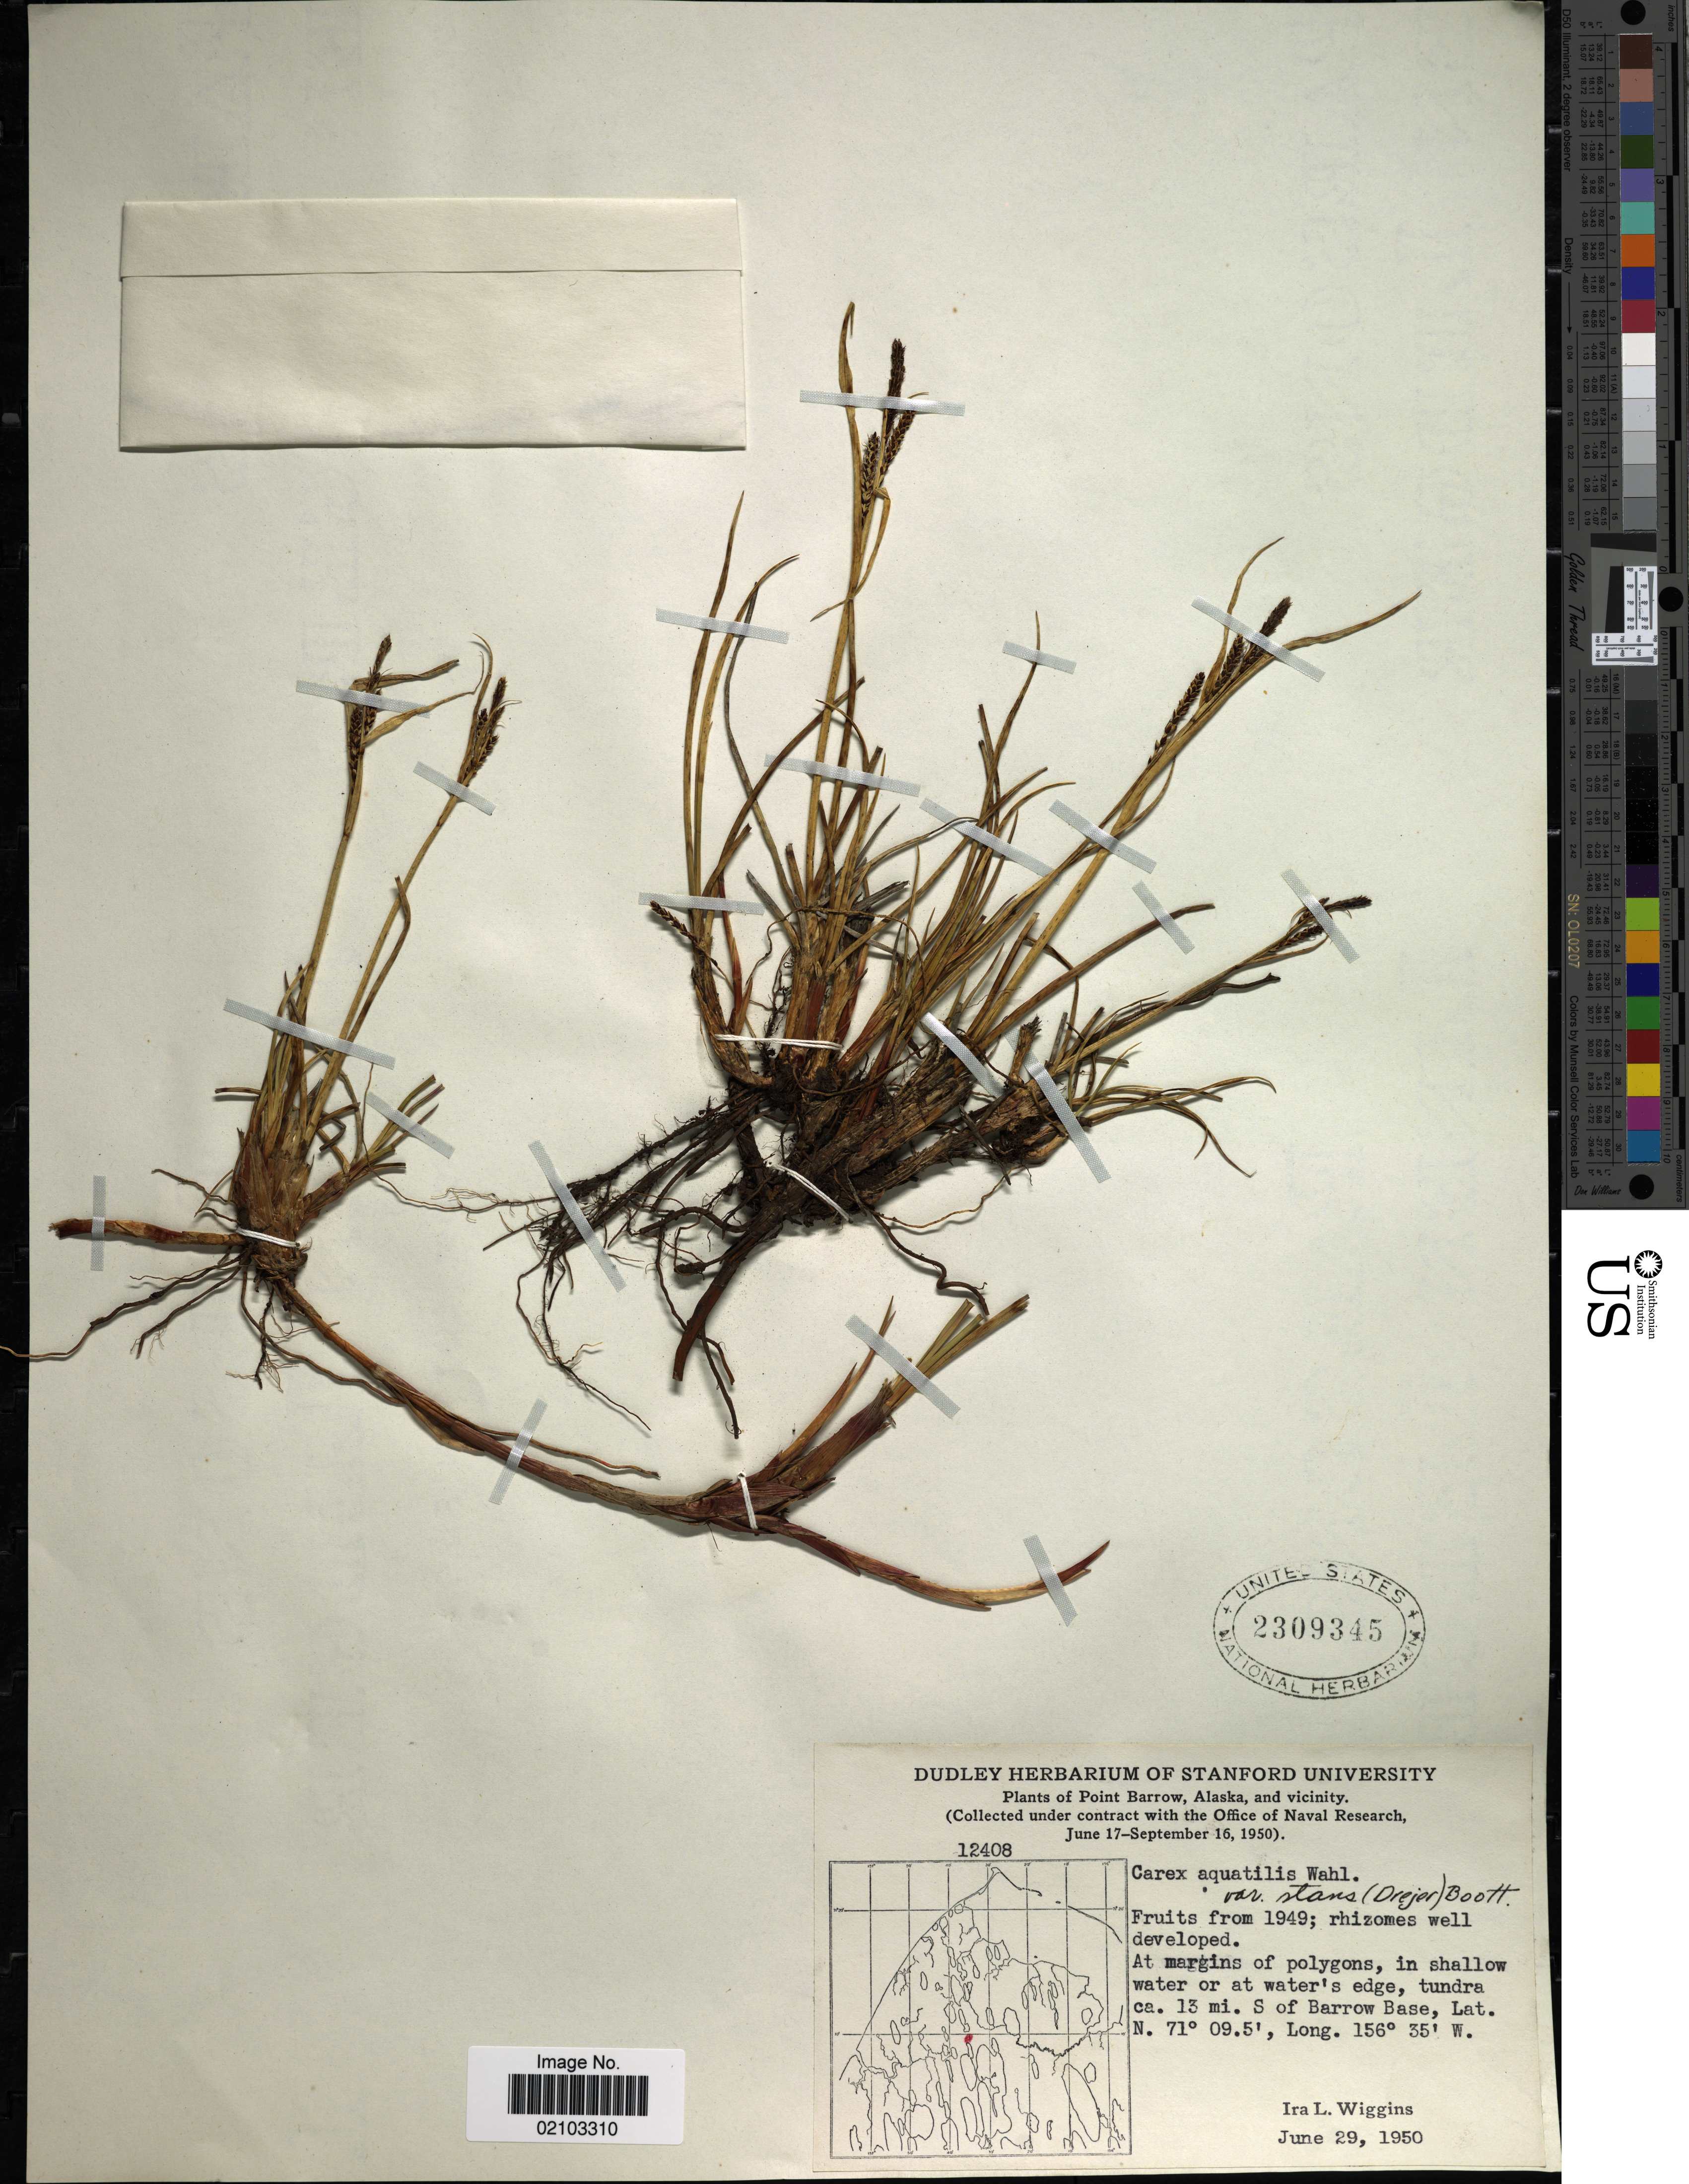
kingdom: Plantae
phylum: Tracheophyta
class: Liliopsida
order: Poales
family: Cyperaceae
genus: Carex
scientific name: Carex aquatilis var. minor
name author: Boott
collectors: I. L. Wiggins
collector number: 12408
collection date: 1950-06-29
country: United States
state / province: Alaska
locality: Point Barrow, Alaska, and vicinity. At margins of polygons, in shallow water or at water's edge, tundra ca. 13 mi. S of Barrow Base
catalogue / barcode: US 2309345